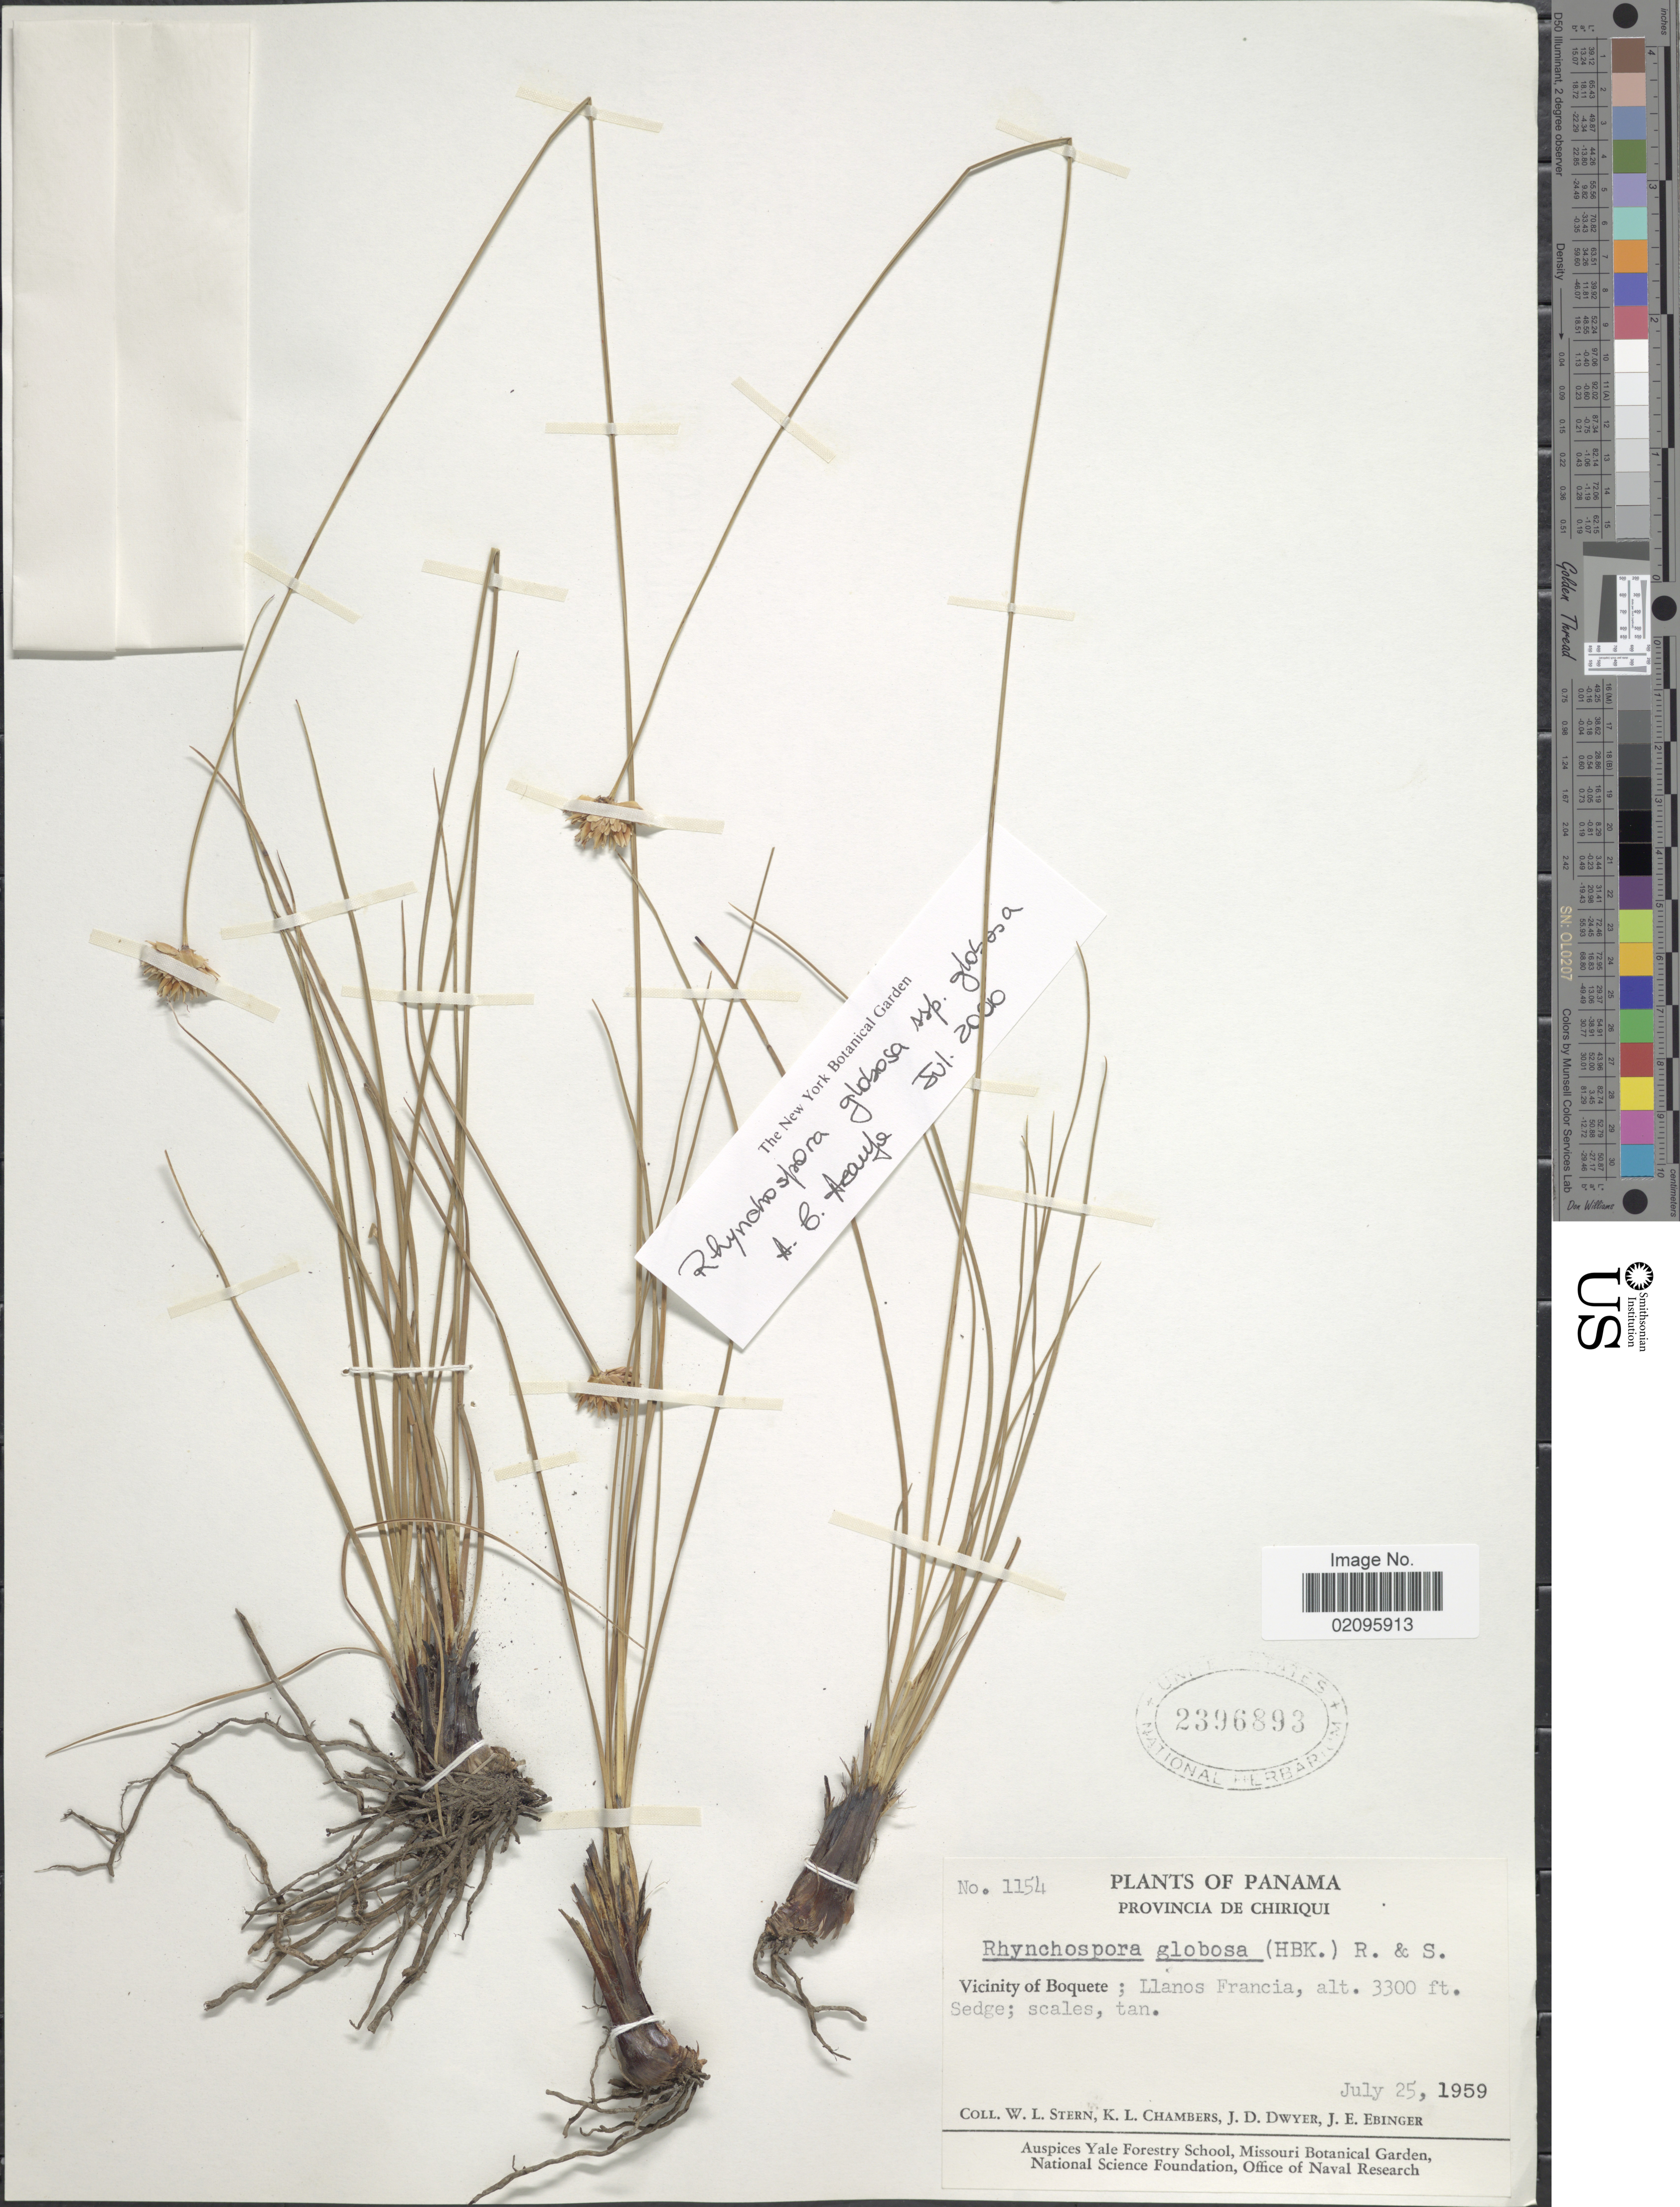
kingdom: Plantae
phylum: Tracheophyta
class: Liliopsida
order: Poales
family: Cyperaceae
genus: Rhynchospora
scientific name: Rhynchospora globosa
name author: (Kunth) Roem. & Schult.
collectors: W. L. Stern, K. Chambers, J. D. Dwyer & J. Ebinger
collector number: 1154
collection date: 1959-07-25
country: Panama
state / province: Chiriqui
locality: Vicinity of Boquete; Llanos Francia.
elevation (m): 1006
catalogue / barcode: US 2396893